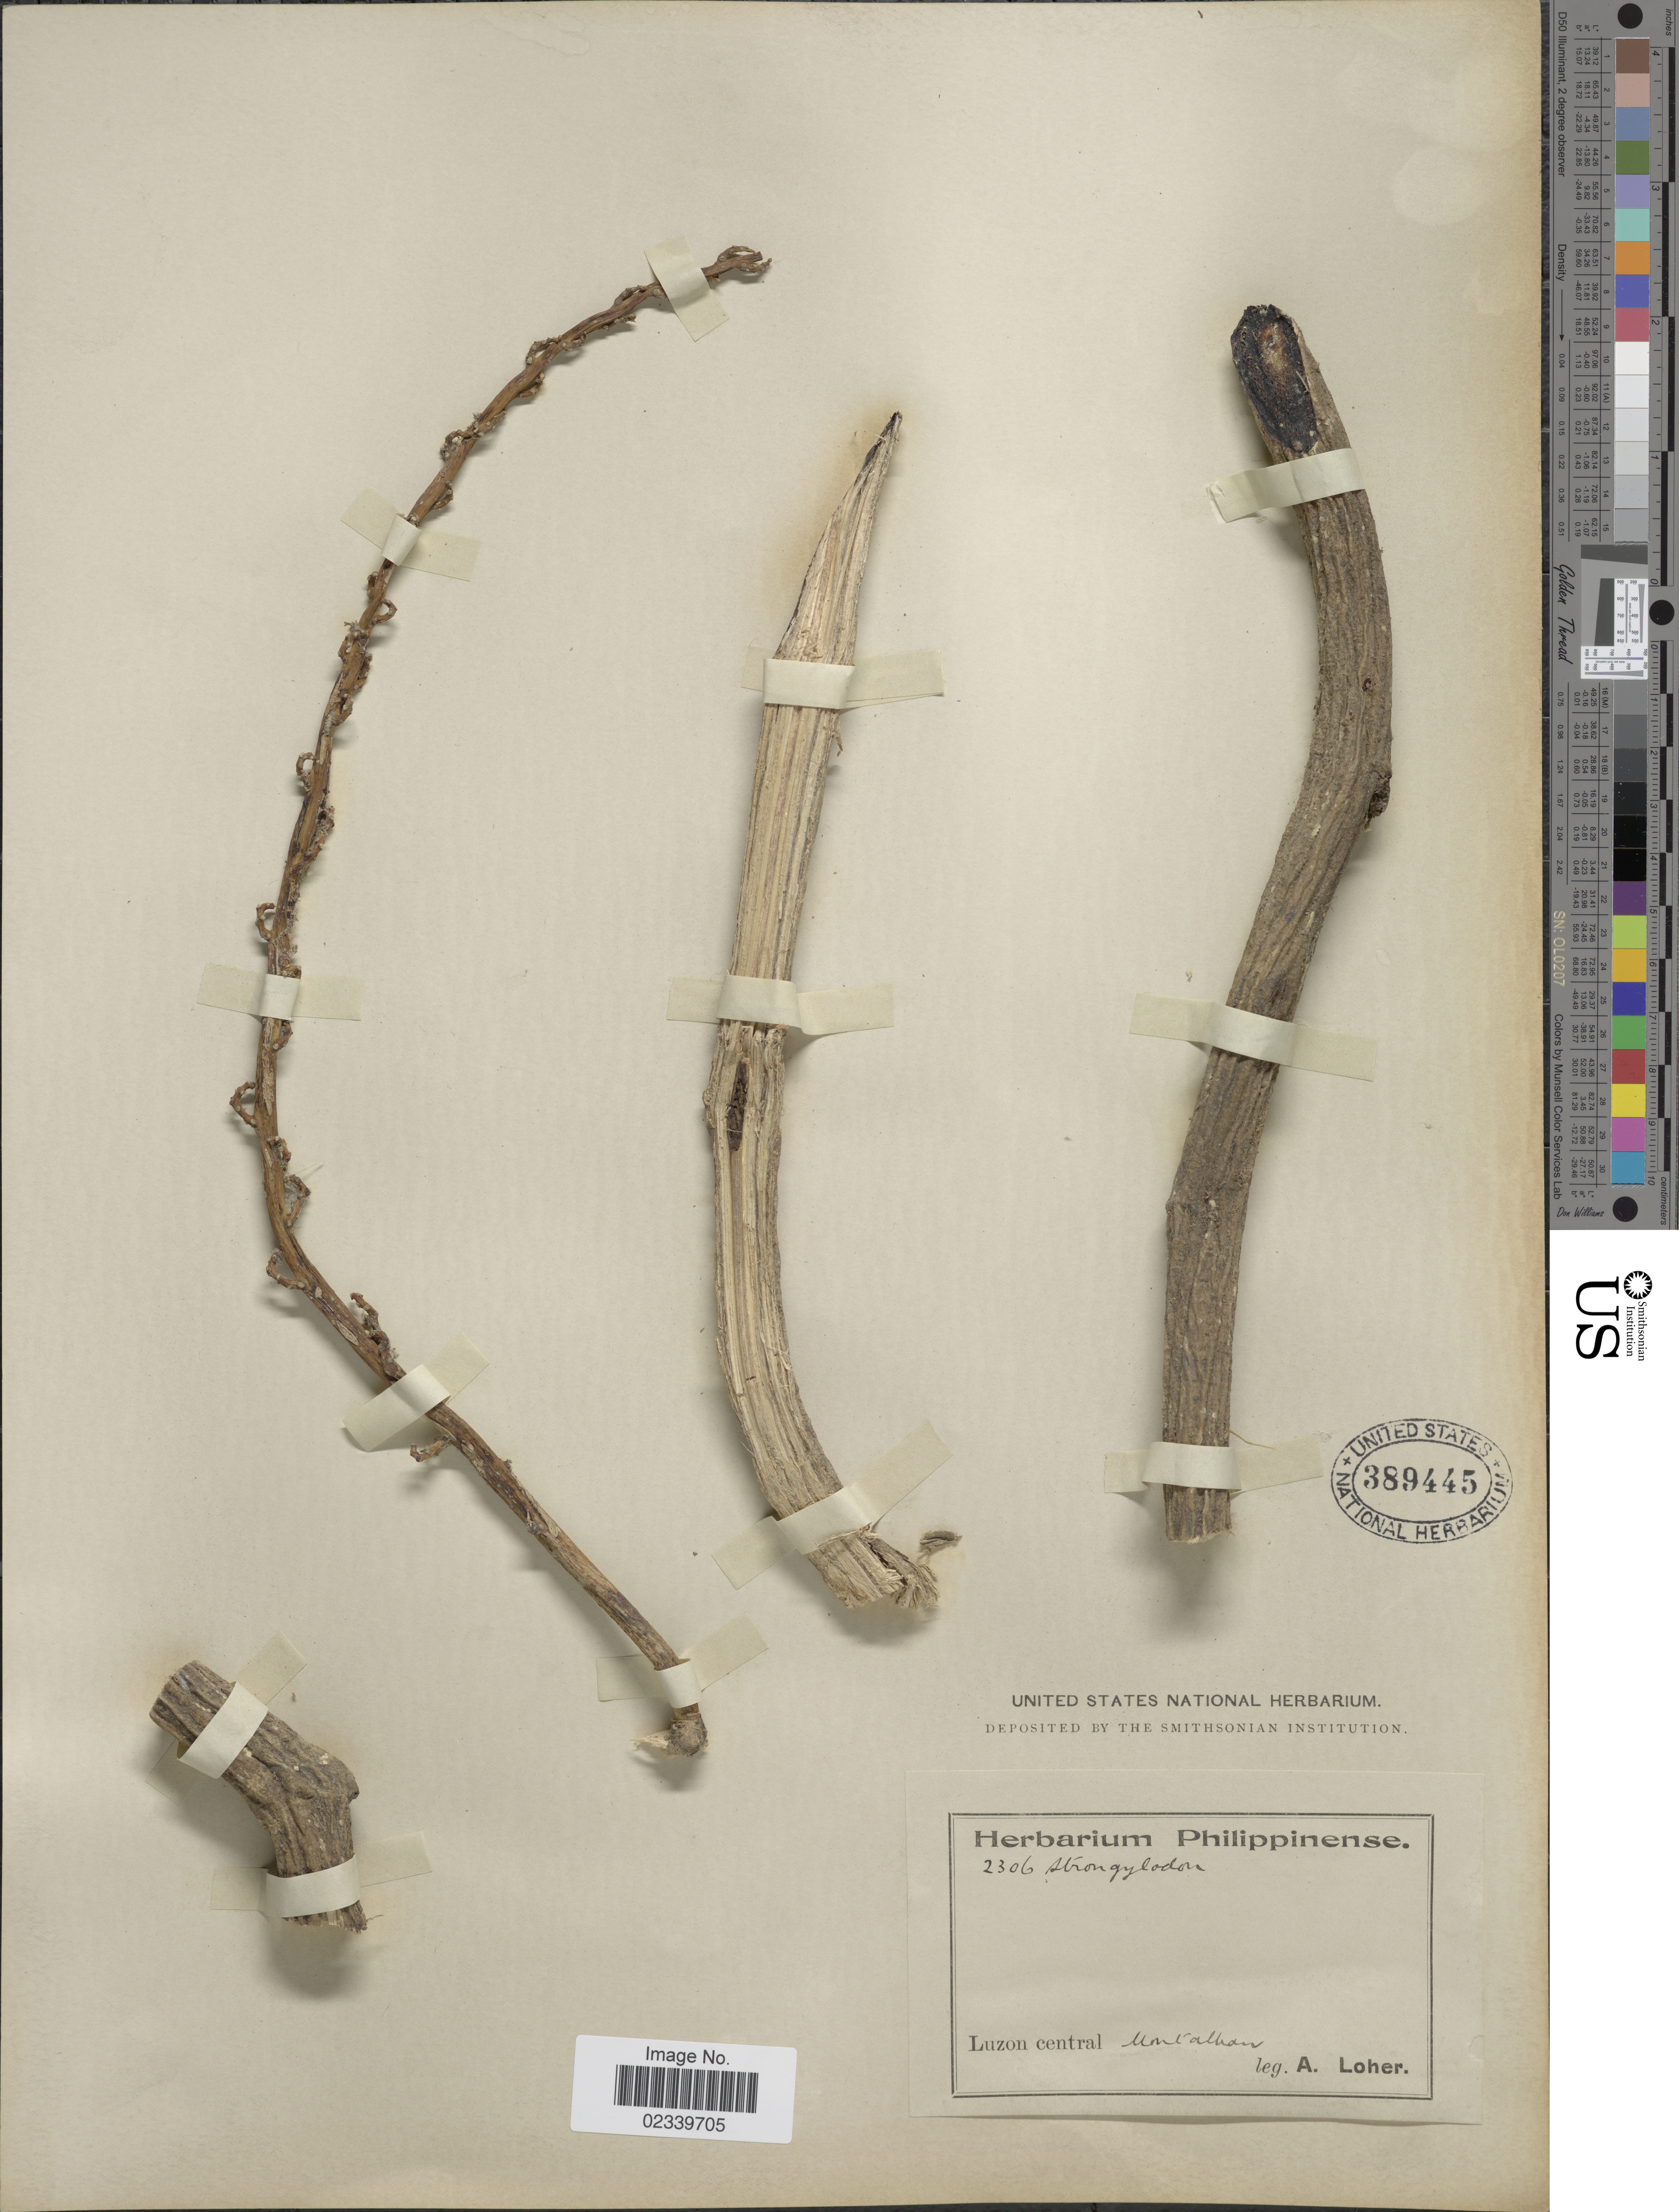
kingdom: Plantae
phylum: Tracheophyta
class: Magnoliopsida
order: Fabales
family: Fabaceae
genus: Strongylodon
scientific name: Strongylodon sp.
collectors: A. Loher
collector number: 2306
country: Philippines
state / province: Central Luzon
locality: Luzon central. Montalban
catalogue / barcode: US 389445